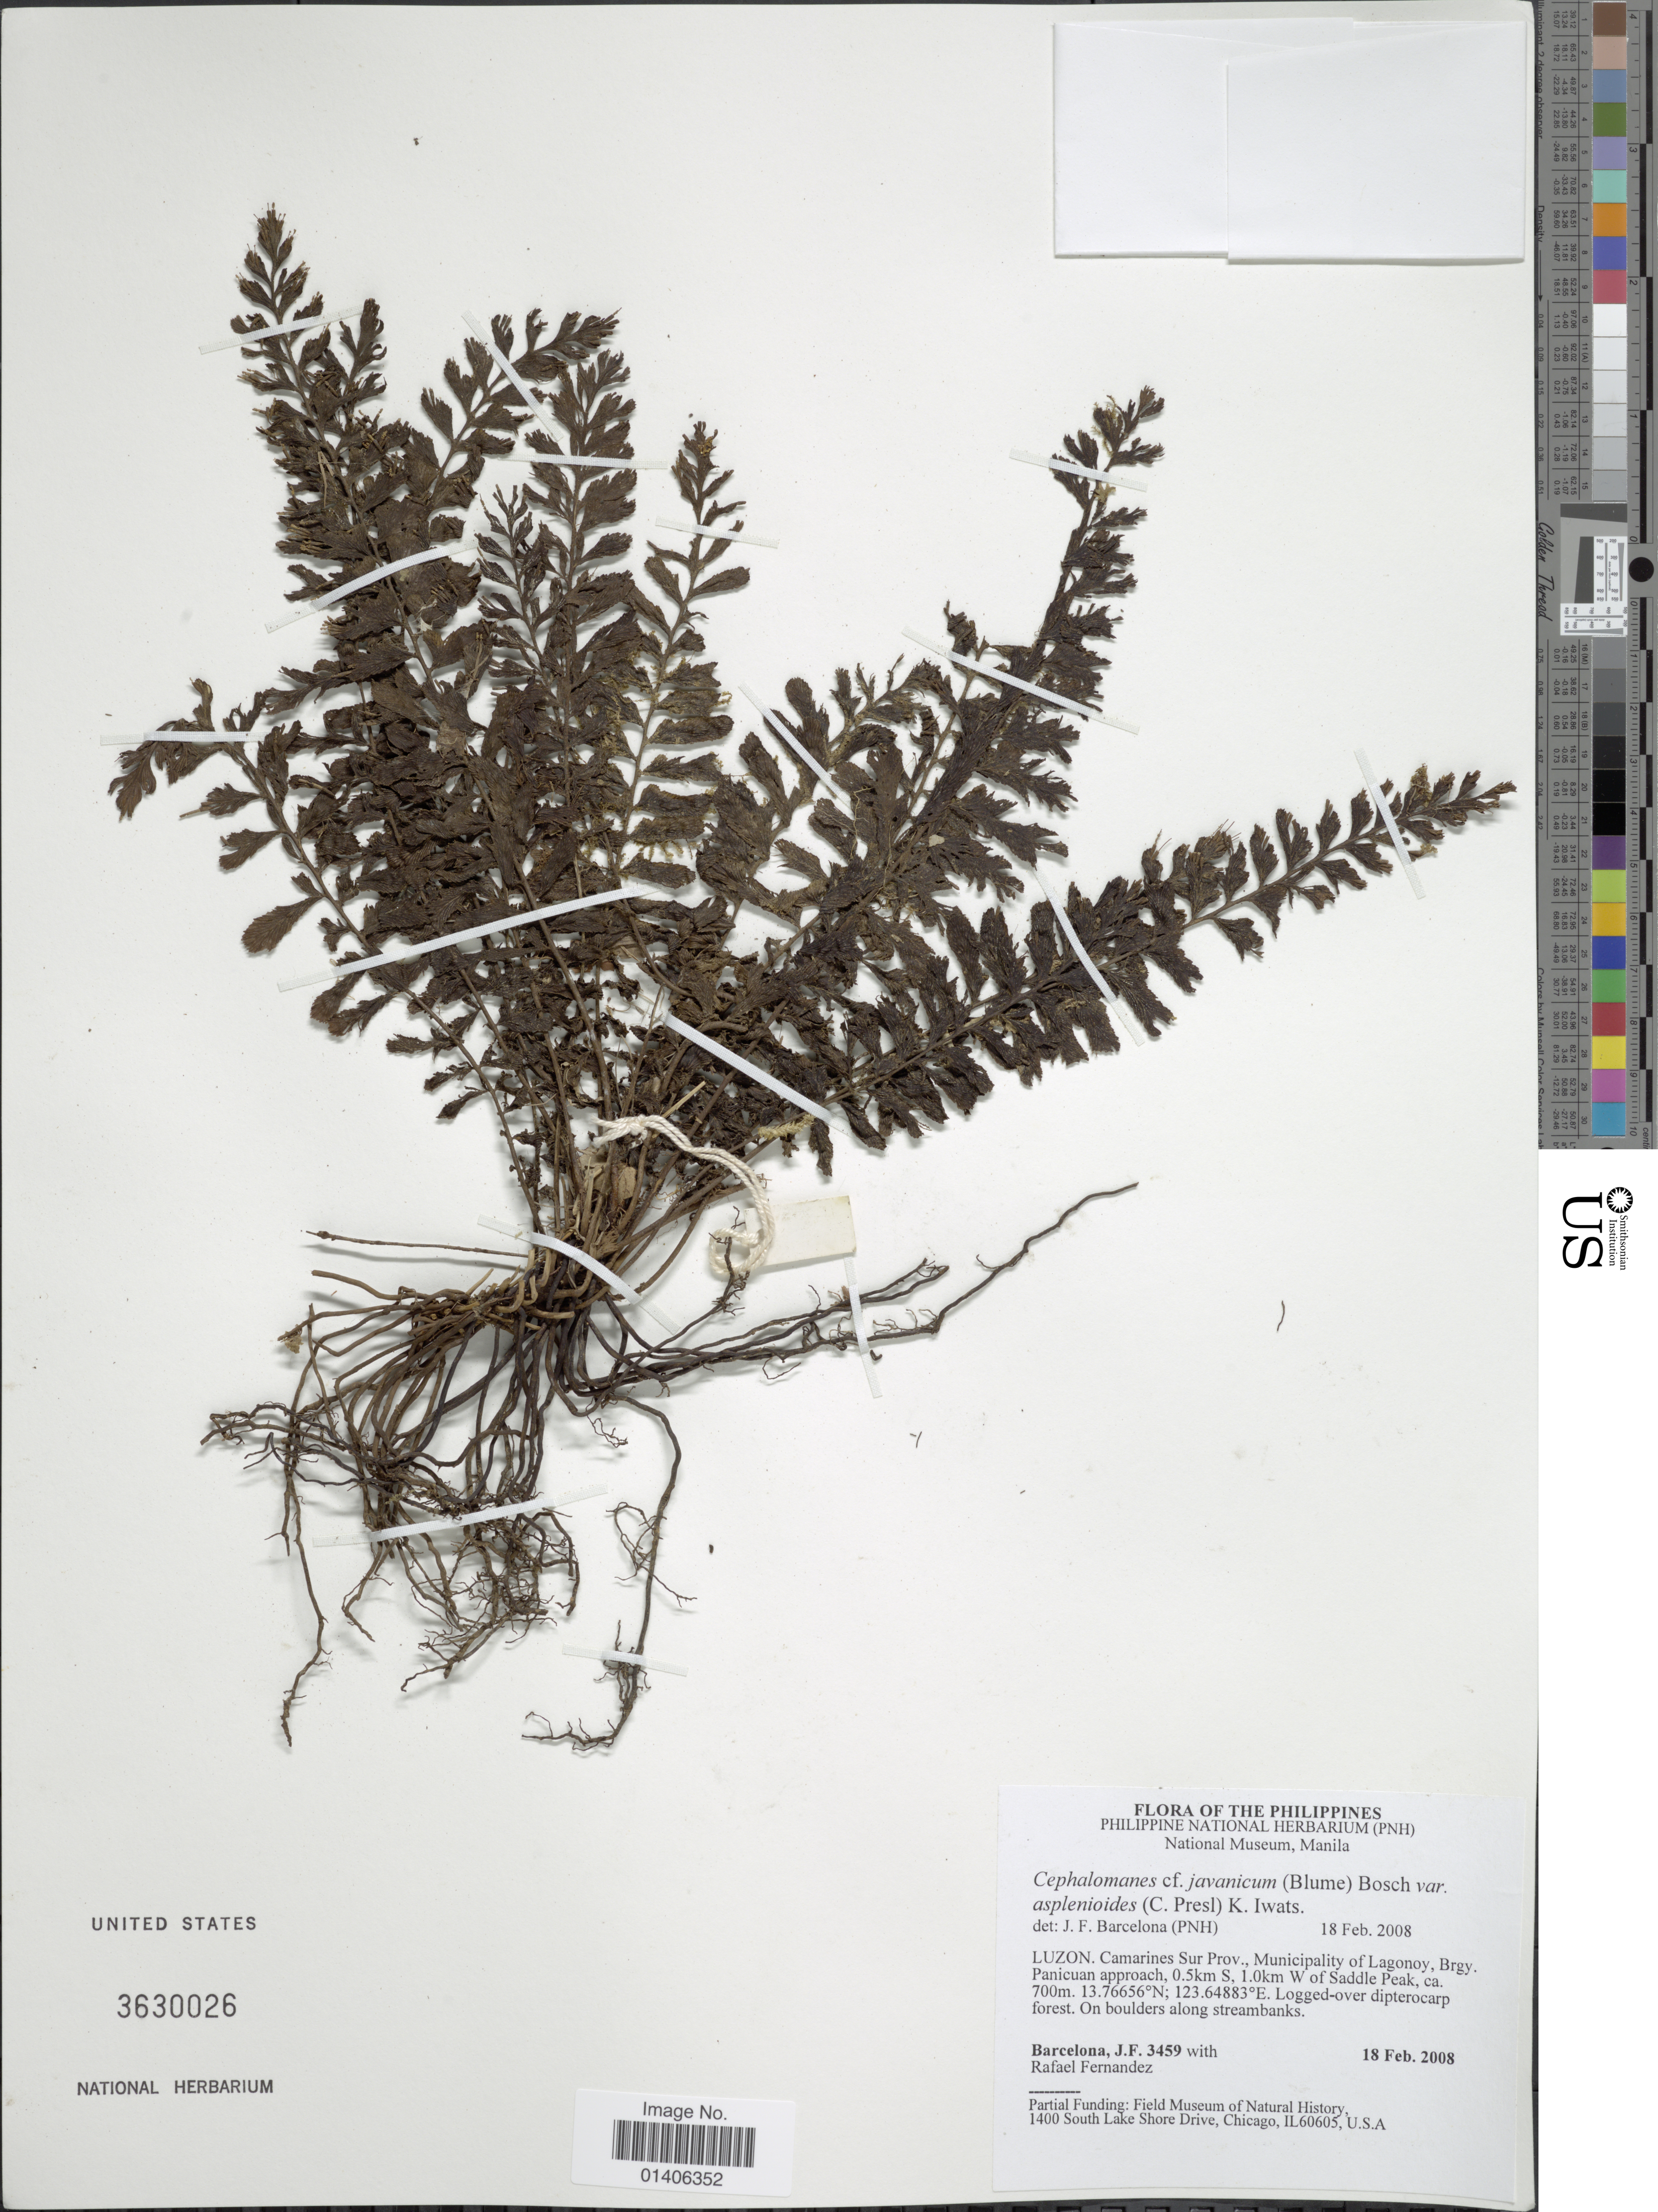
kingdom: Plantae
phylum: Tracheophyta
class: Polypodiopsida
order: Hymenophyllales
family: Hymenophyllaceae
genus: Cephalomanes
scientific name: Cephalomanes javanicum var. asplenoides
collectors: J. F. Barcelona & R. Fernandez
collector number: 3459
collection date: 2008-02-18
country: Philippines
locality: Luzon, Camarines Sur Prov., Municipality of Lagonoy, brgy. Panicuan approach, 0,5km S 1.0km W of Saddle Peak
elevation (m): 700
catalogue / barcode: US 3630026